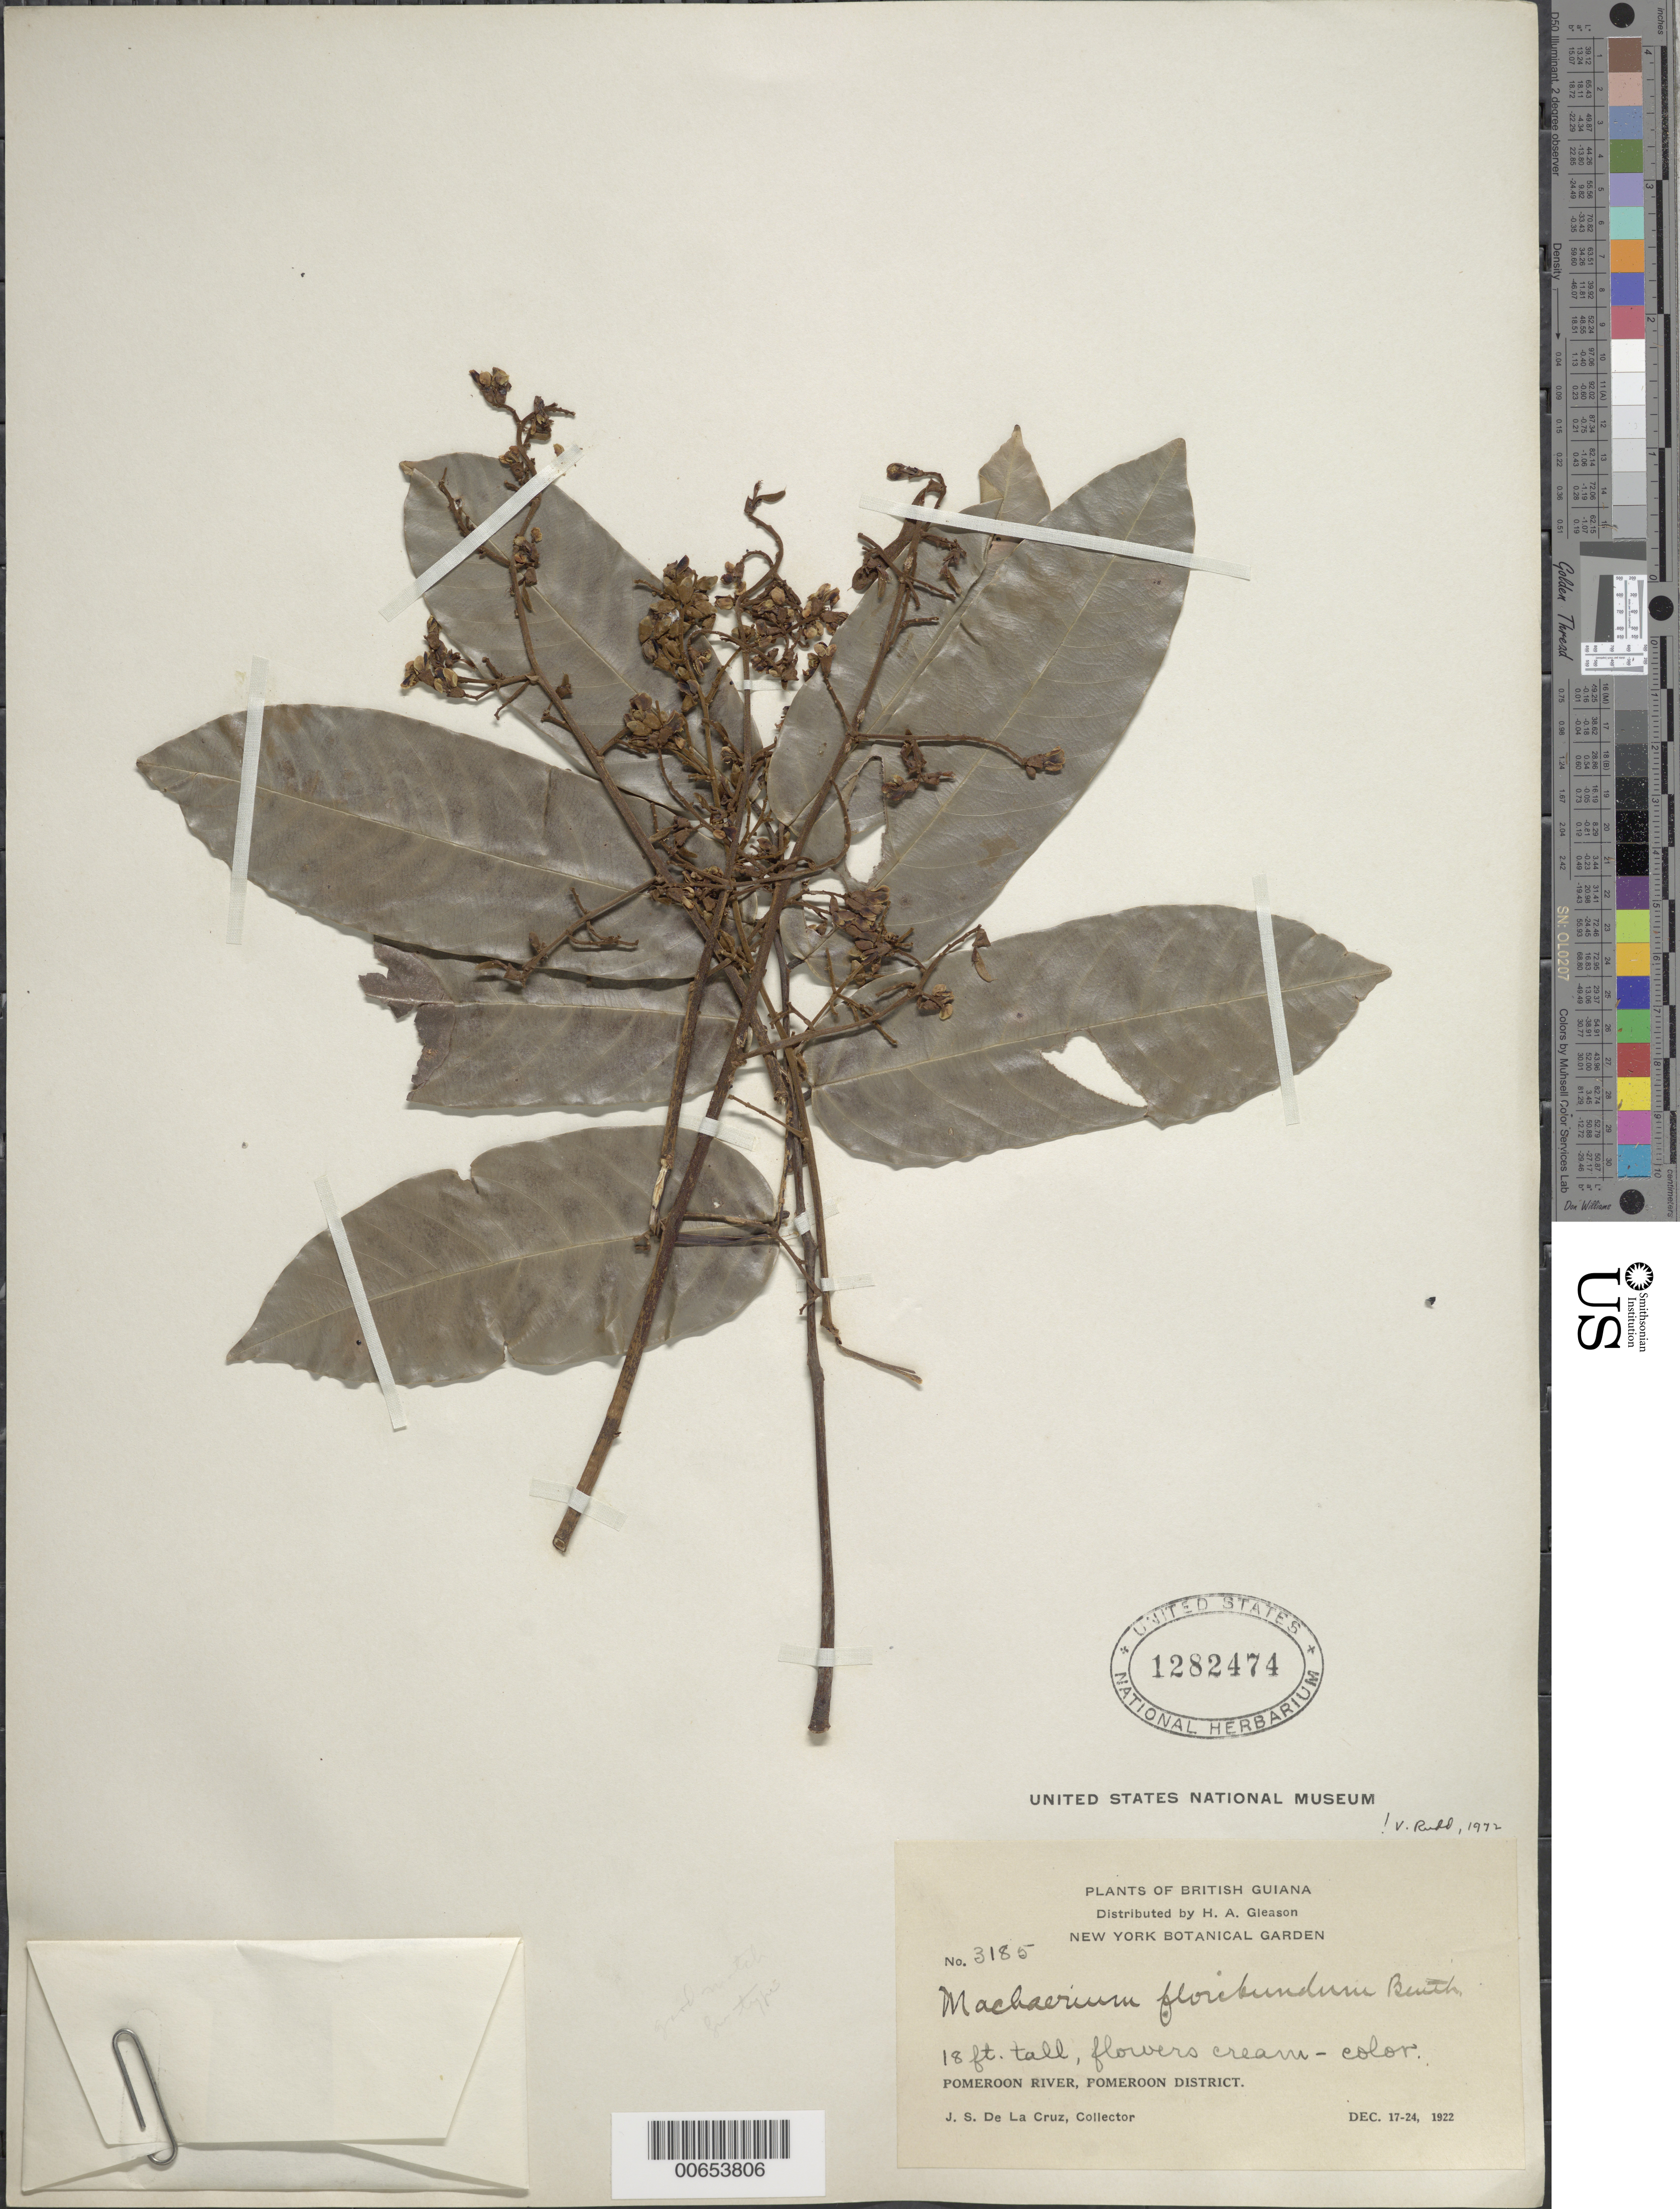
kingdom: Plantae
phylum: Tracheophyta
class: Magnoliopsida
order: Fabales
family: Fabaceae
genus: Machaerium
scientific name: Machaerium floribundum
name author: Benth.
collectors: J. S. de la Cruz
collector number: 3185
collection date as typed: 17-Dec-22 to 24-Dec-22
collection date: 1922-12-17/1922-12-24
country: Guyana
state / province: Pomeroon-Supenaam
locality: Pomeroon R.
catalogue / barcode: US 1282474